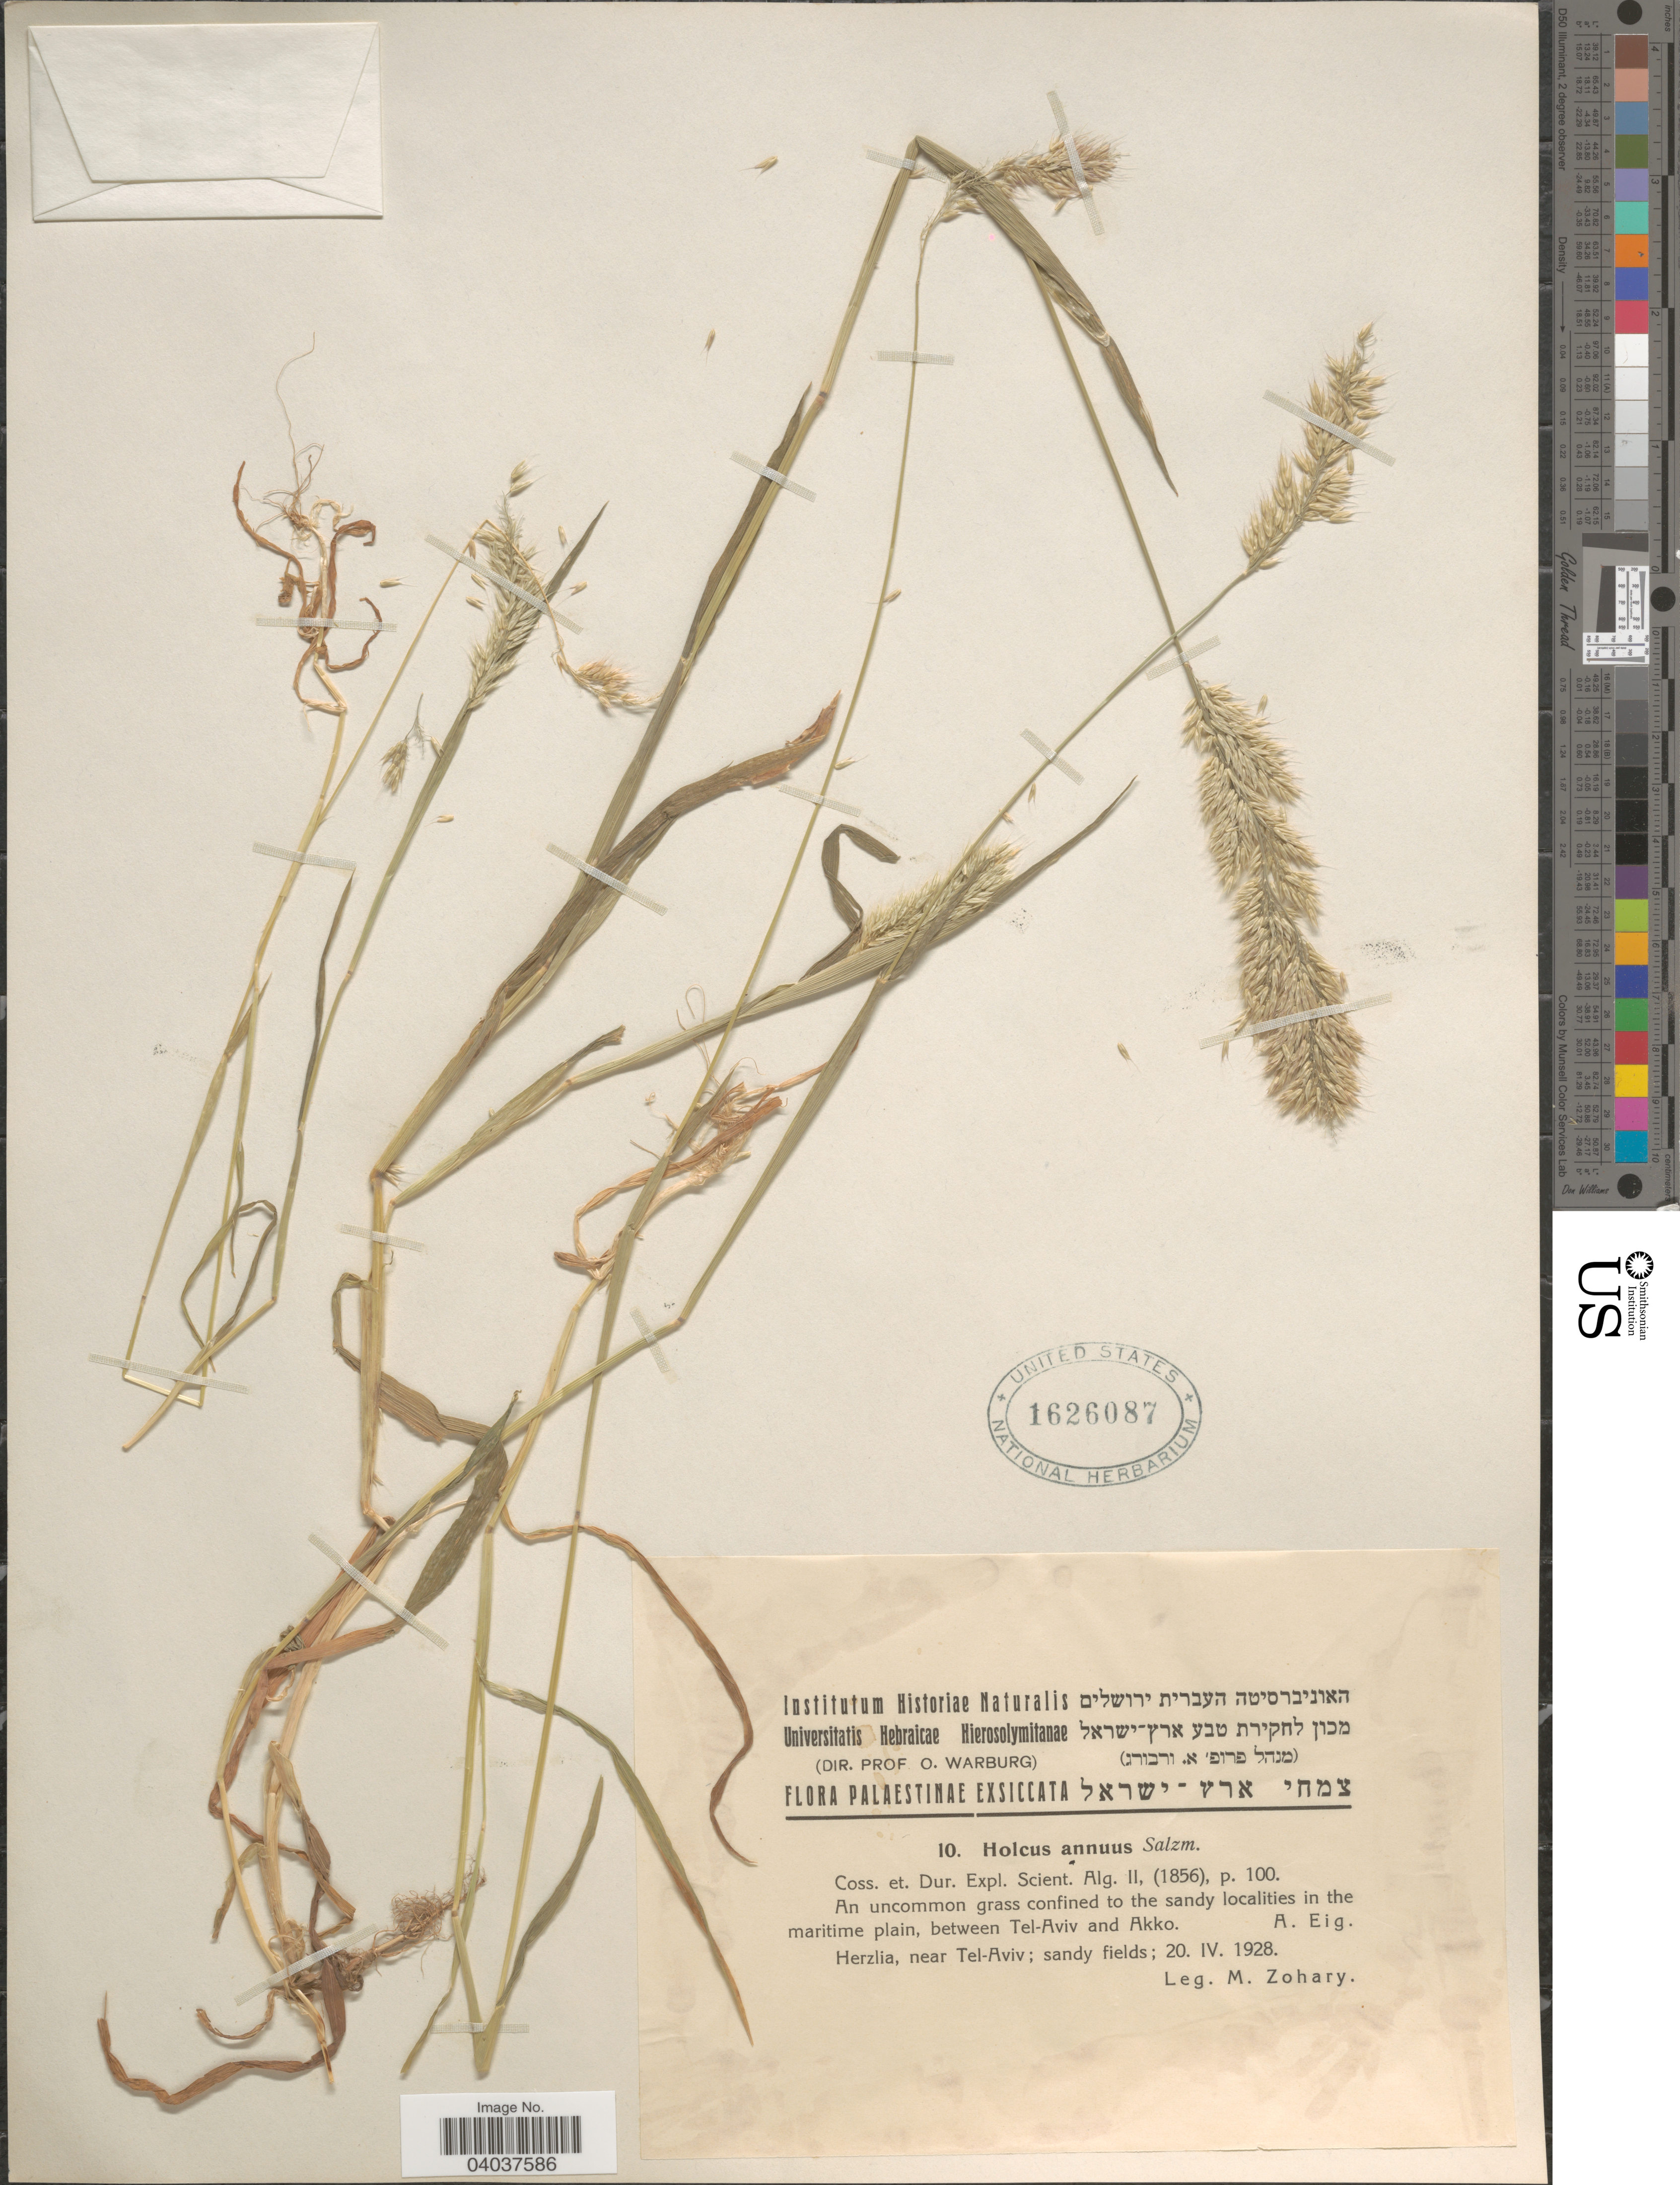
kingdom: Plantae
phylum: Tracheophyta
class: Liliopsida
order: Poales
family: Poaceae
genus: Holcus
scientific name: Holcus annuus subsp. setiglumis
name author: (Boiss. & Reut.) Salzm. et al. ex C.A. Mey.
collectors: M. Zohary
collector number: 10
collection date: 1928-04-20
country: Israel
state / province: Tel Aviv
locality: Palaestinae. Herzlia, near Tel-Aviv.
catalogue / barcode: US 1626087